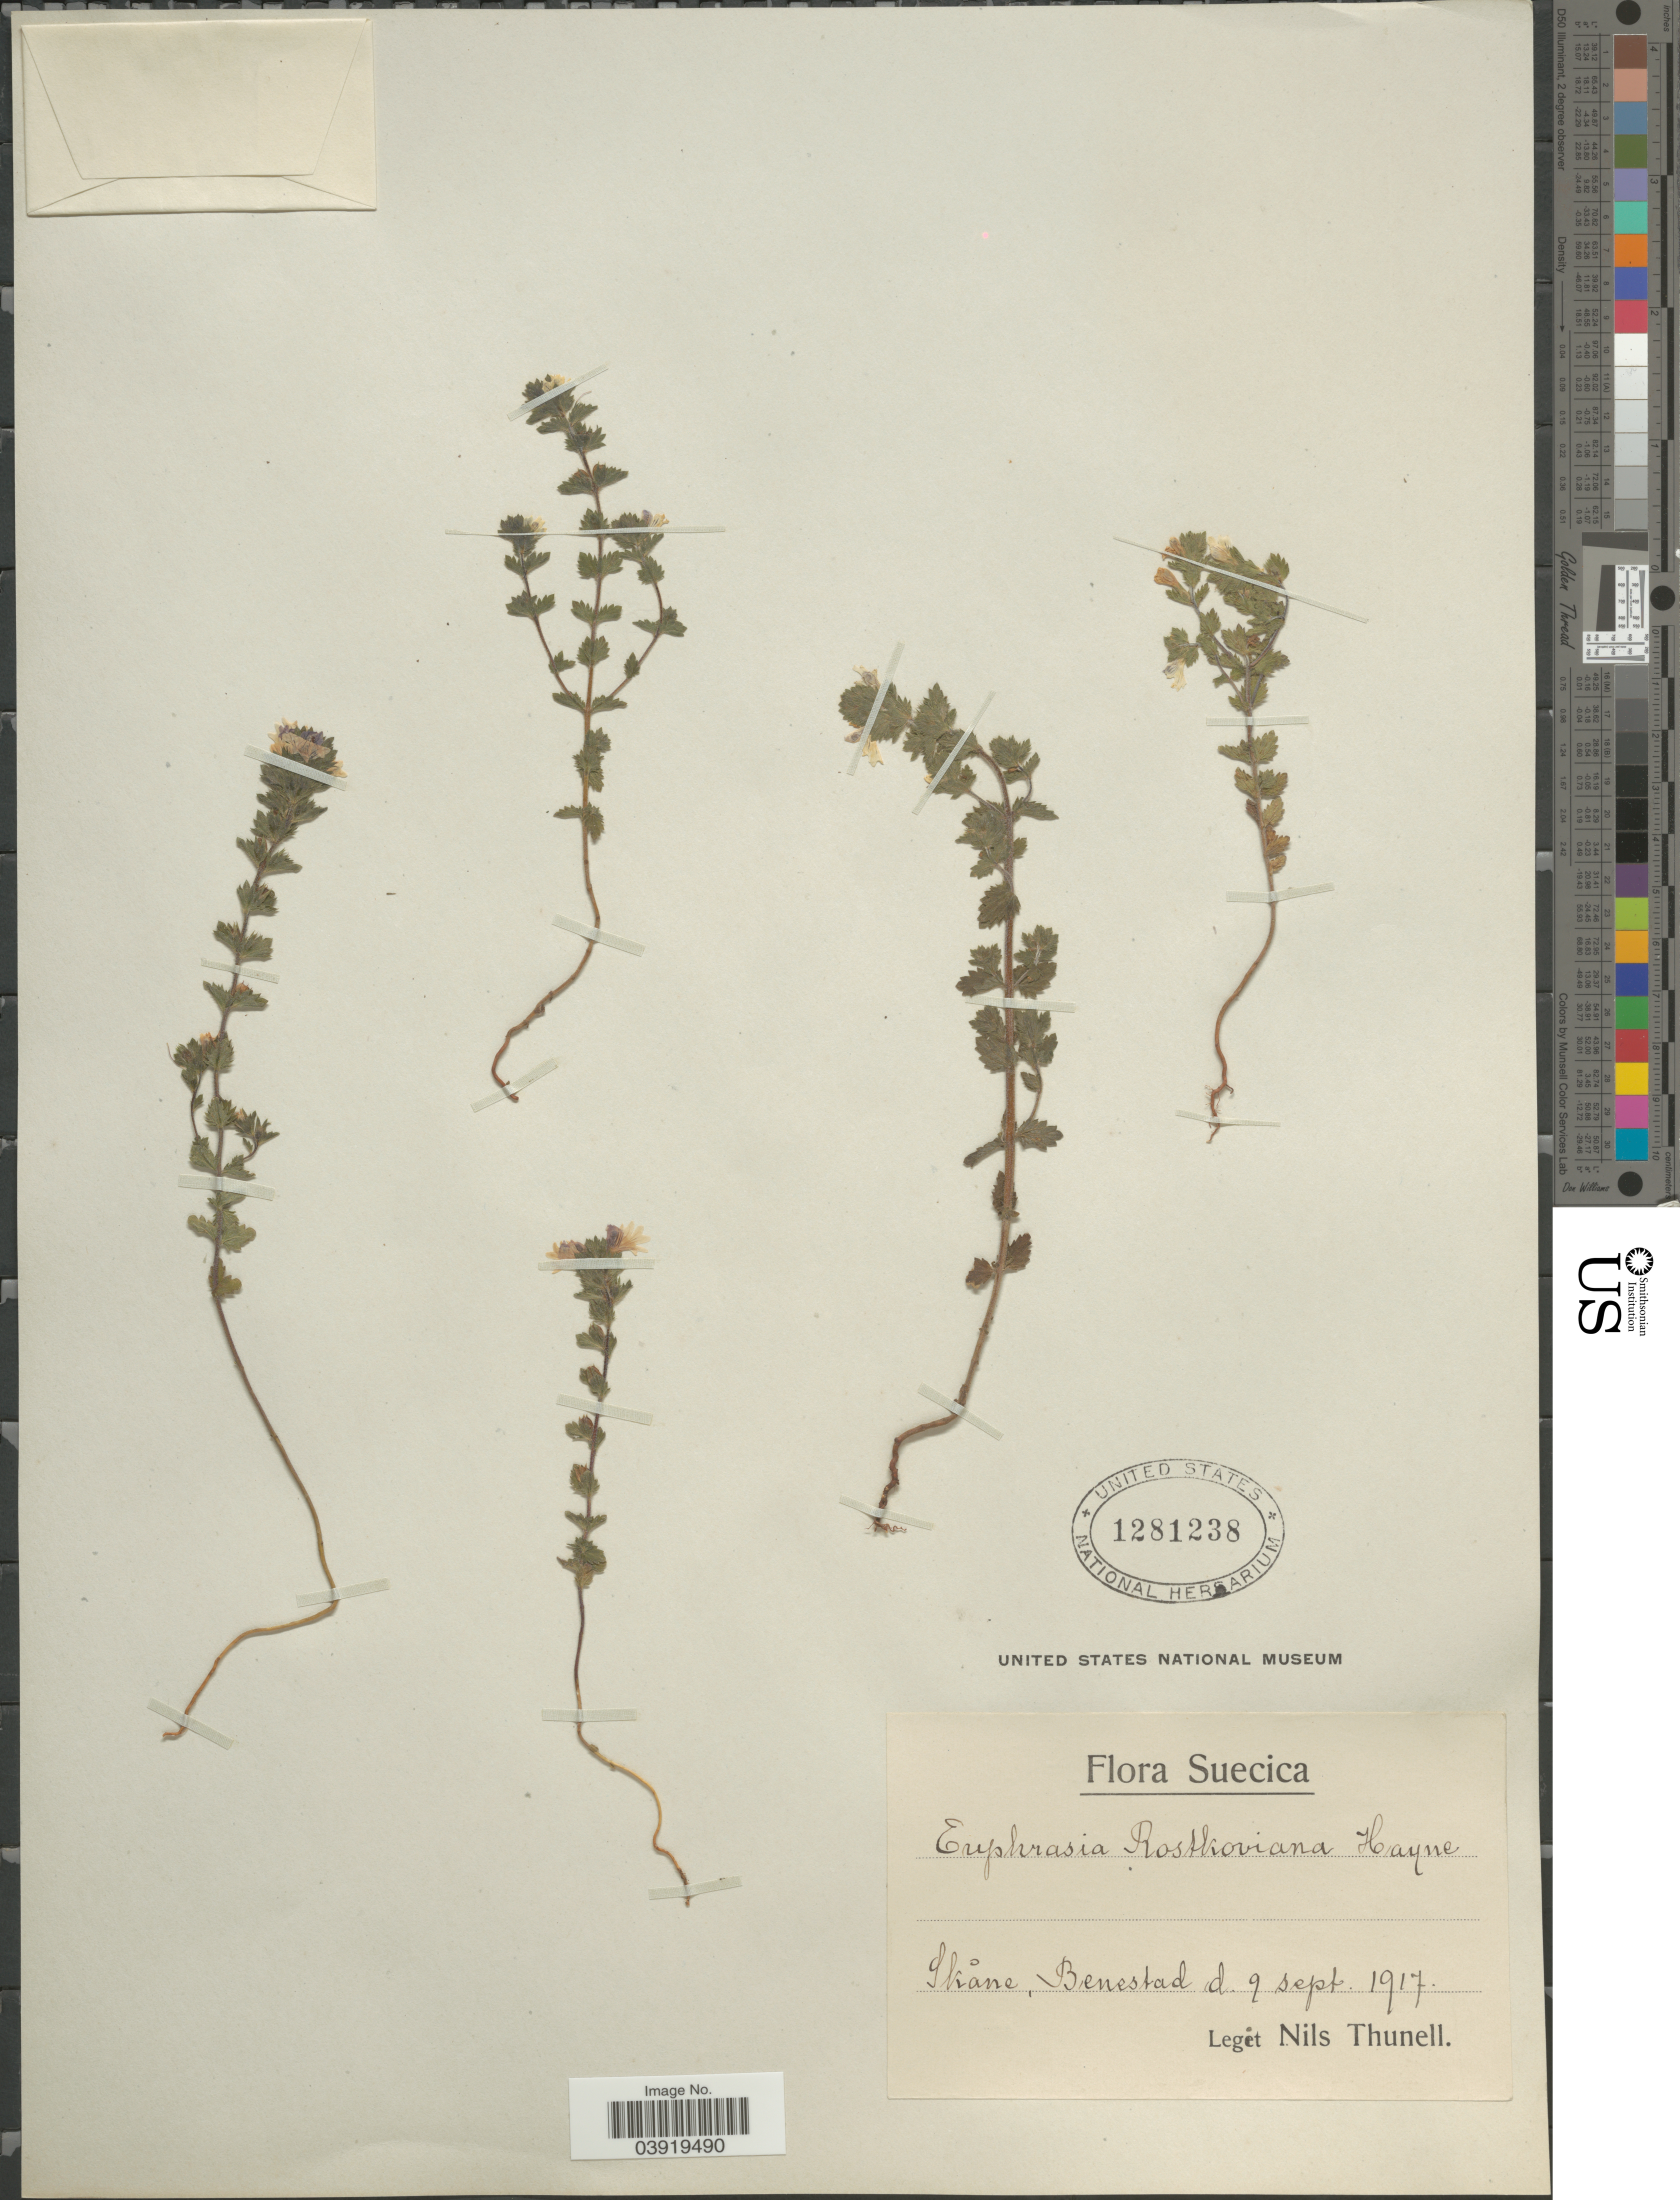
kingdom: Plantae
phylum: Tracheophyta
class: Magnoliopsida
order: Lamiales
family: Orobanchaceae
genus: Euphrasia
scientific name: Euphrasia rostkoviana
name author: Hayne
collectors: N. Thunell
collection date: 1917-09-09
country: Switzerland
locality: Suecica. Ikåne, Benestad.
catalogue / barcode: US 1281238